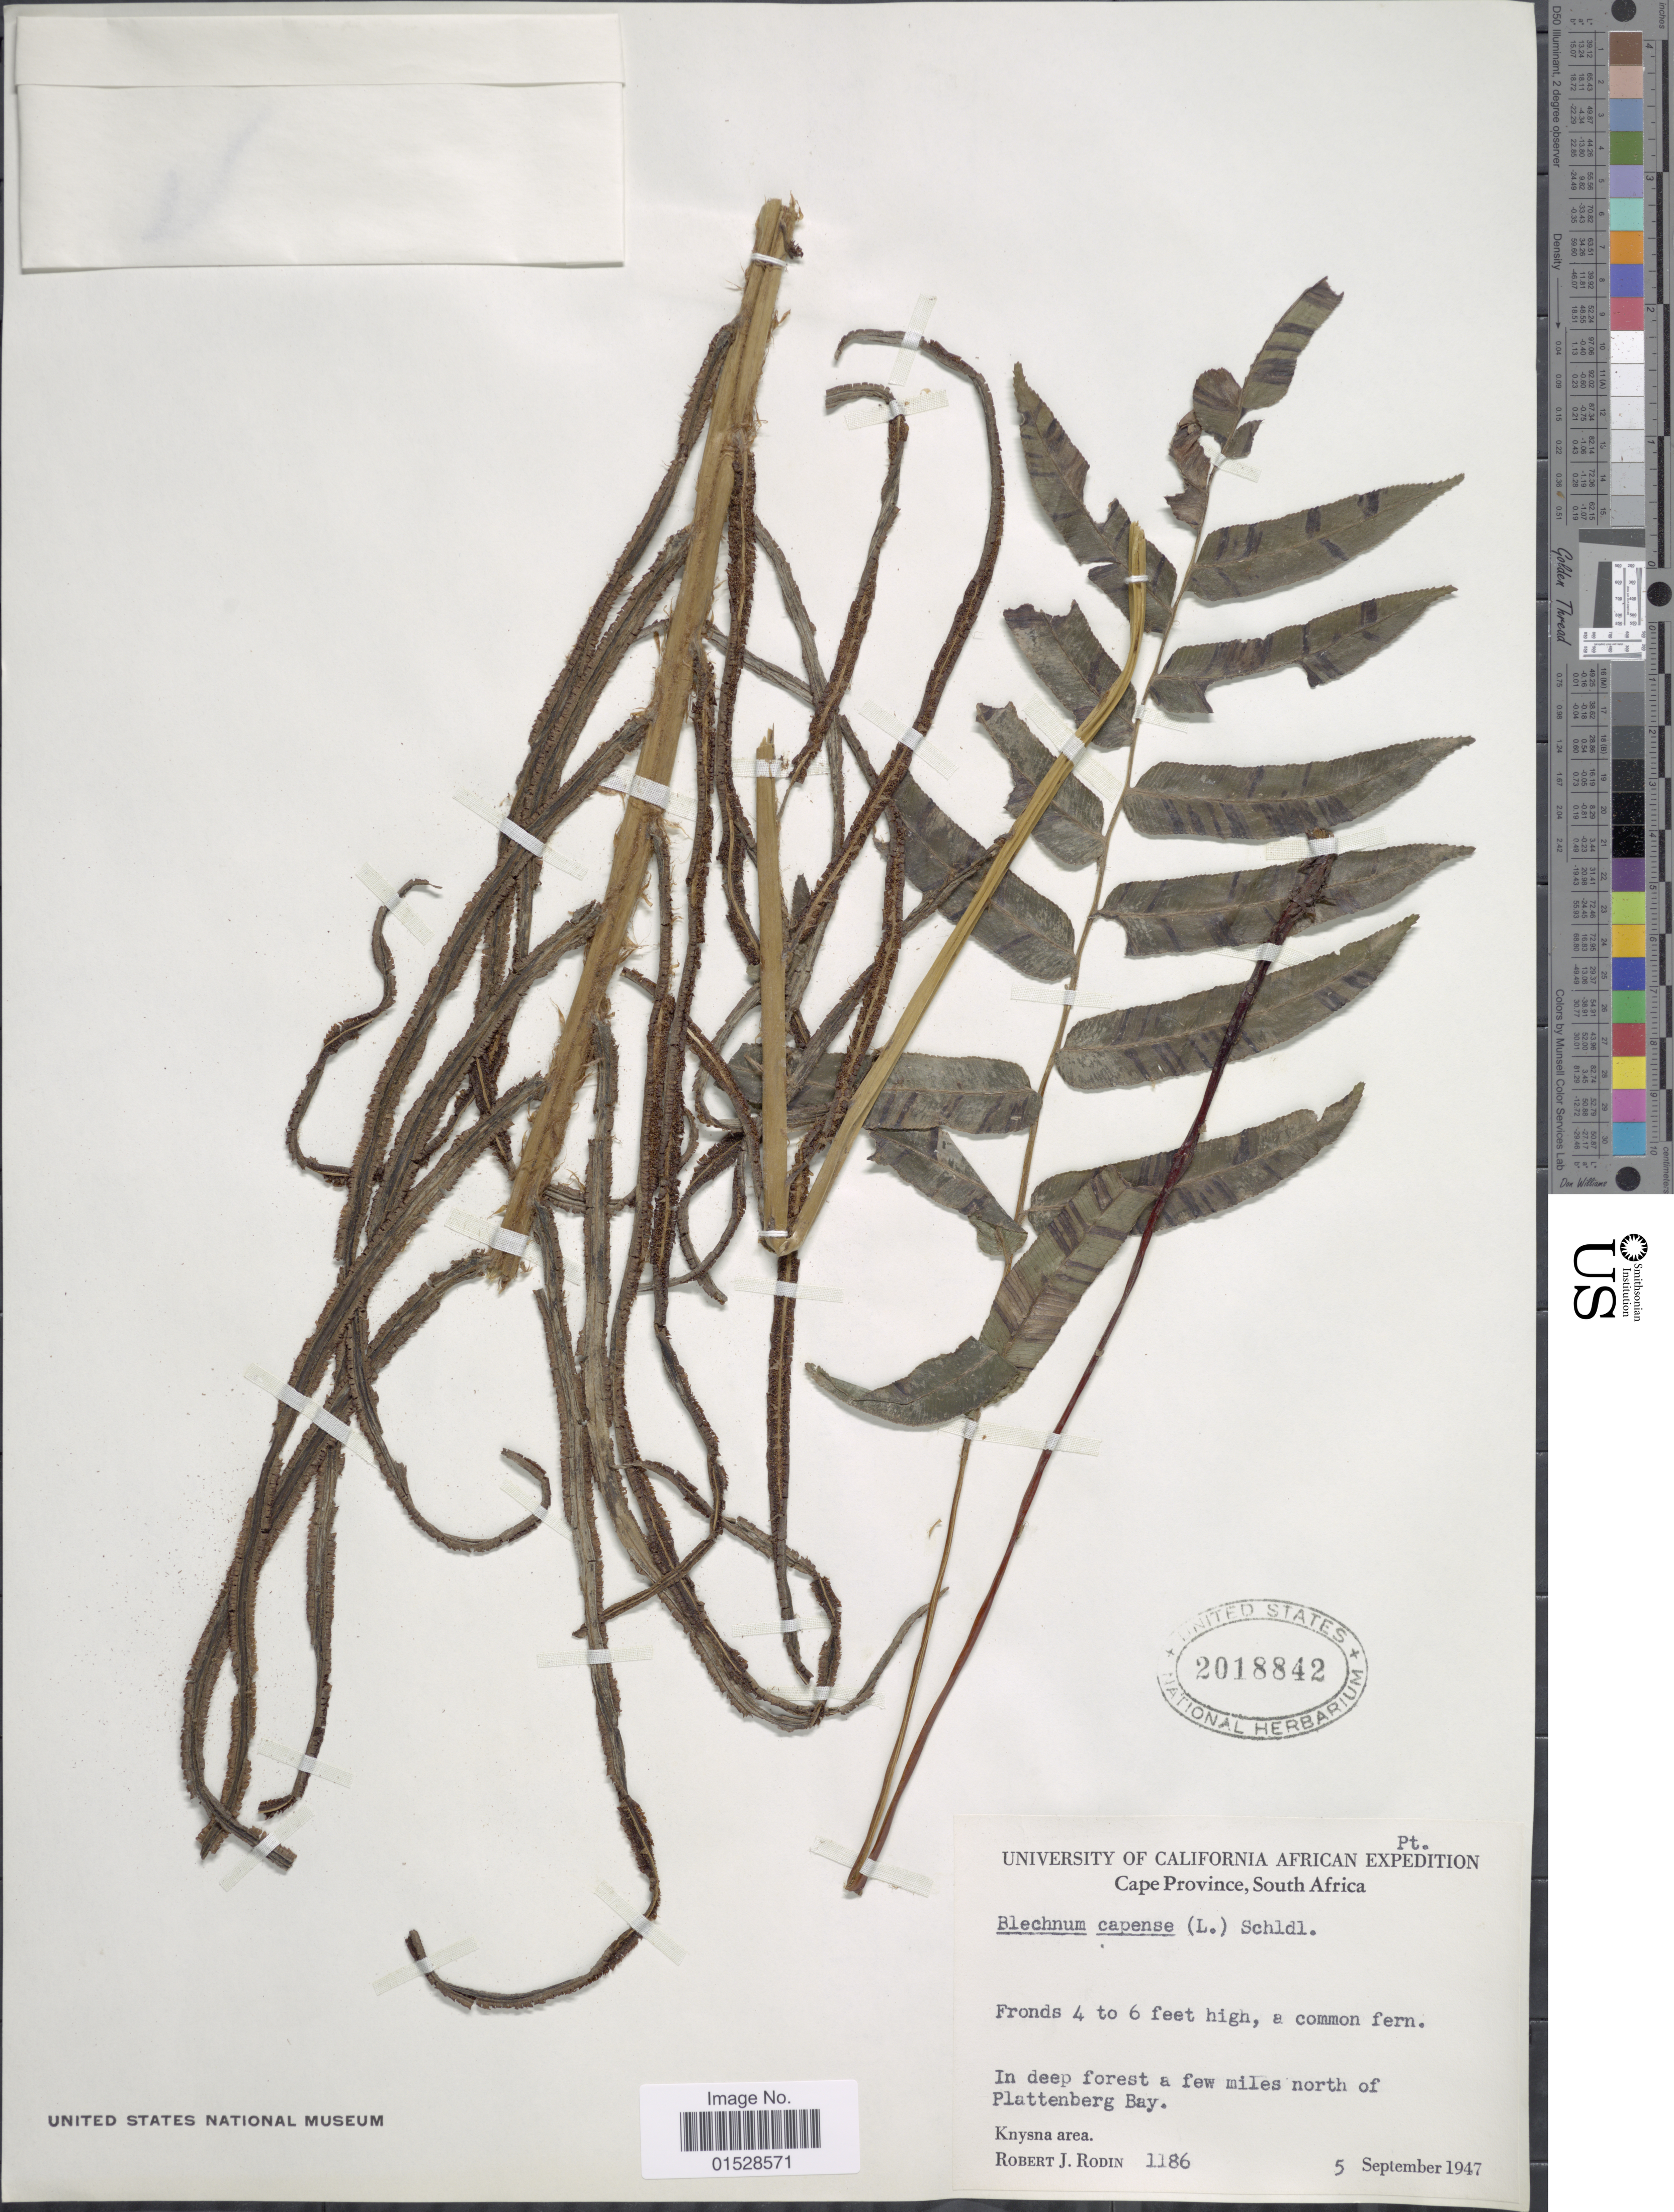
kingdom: Plantae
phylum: Tracheophyta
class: Polypodiopsida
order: Polypodiales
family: Blechnaceae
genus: Blechnum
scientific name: Blechnum capense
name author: (L.) Schltdl.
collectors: R. J. Rodin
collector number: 1186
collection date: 1947-09-05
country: South Africa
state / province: Western Cape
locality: In deep forest a few miles north of Plattenberg Bay, Knysna area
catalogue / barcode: US 2018842